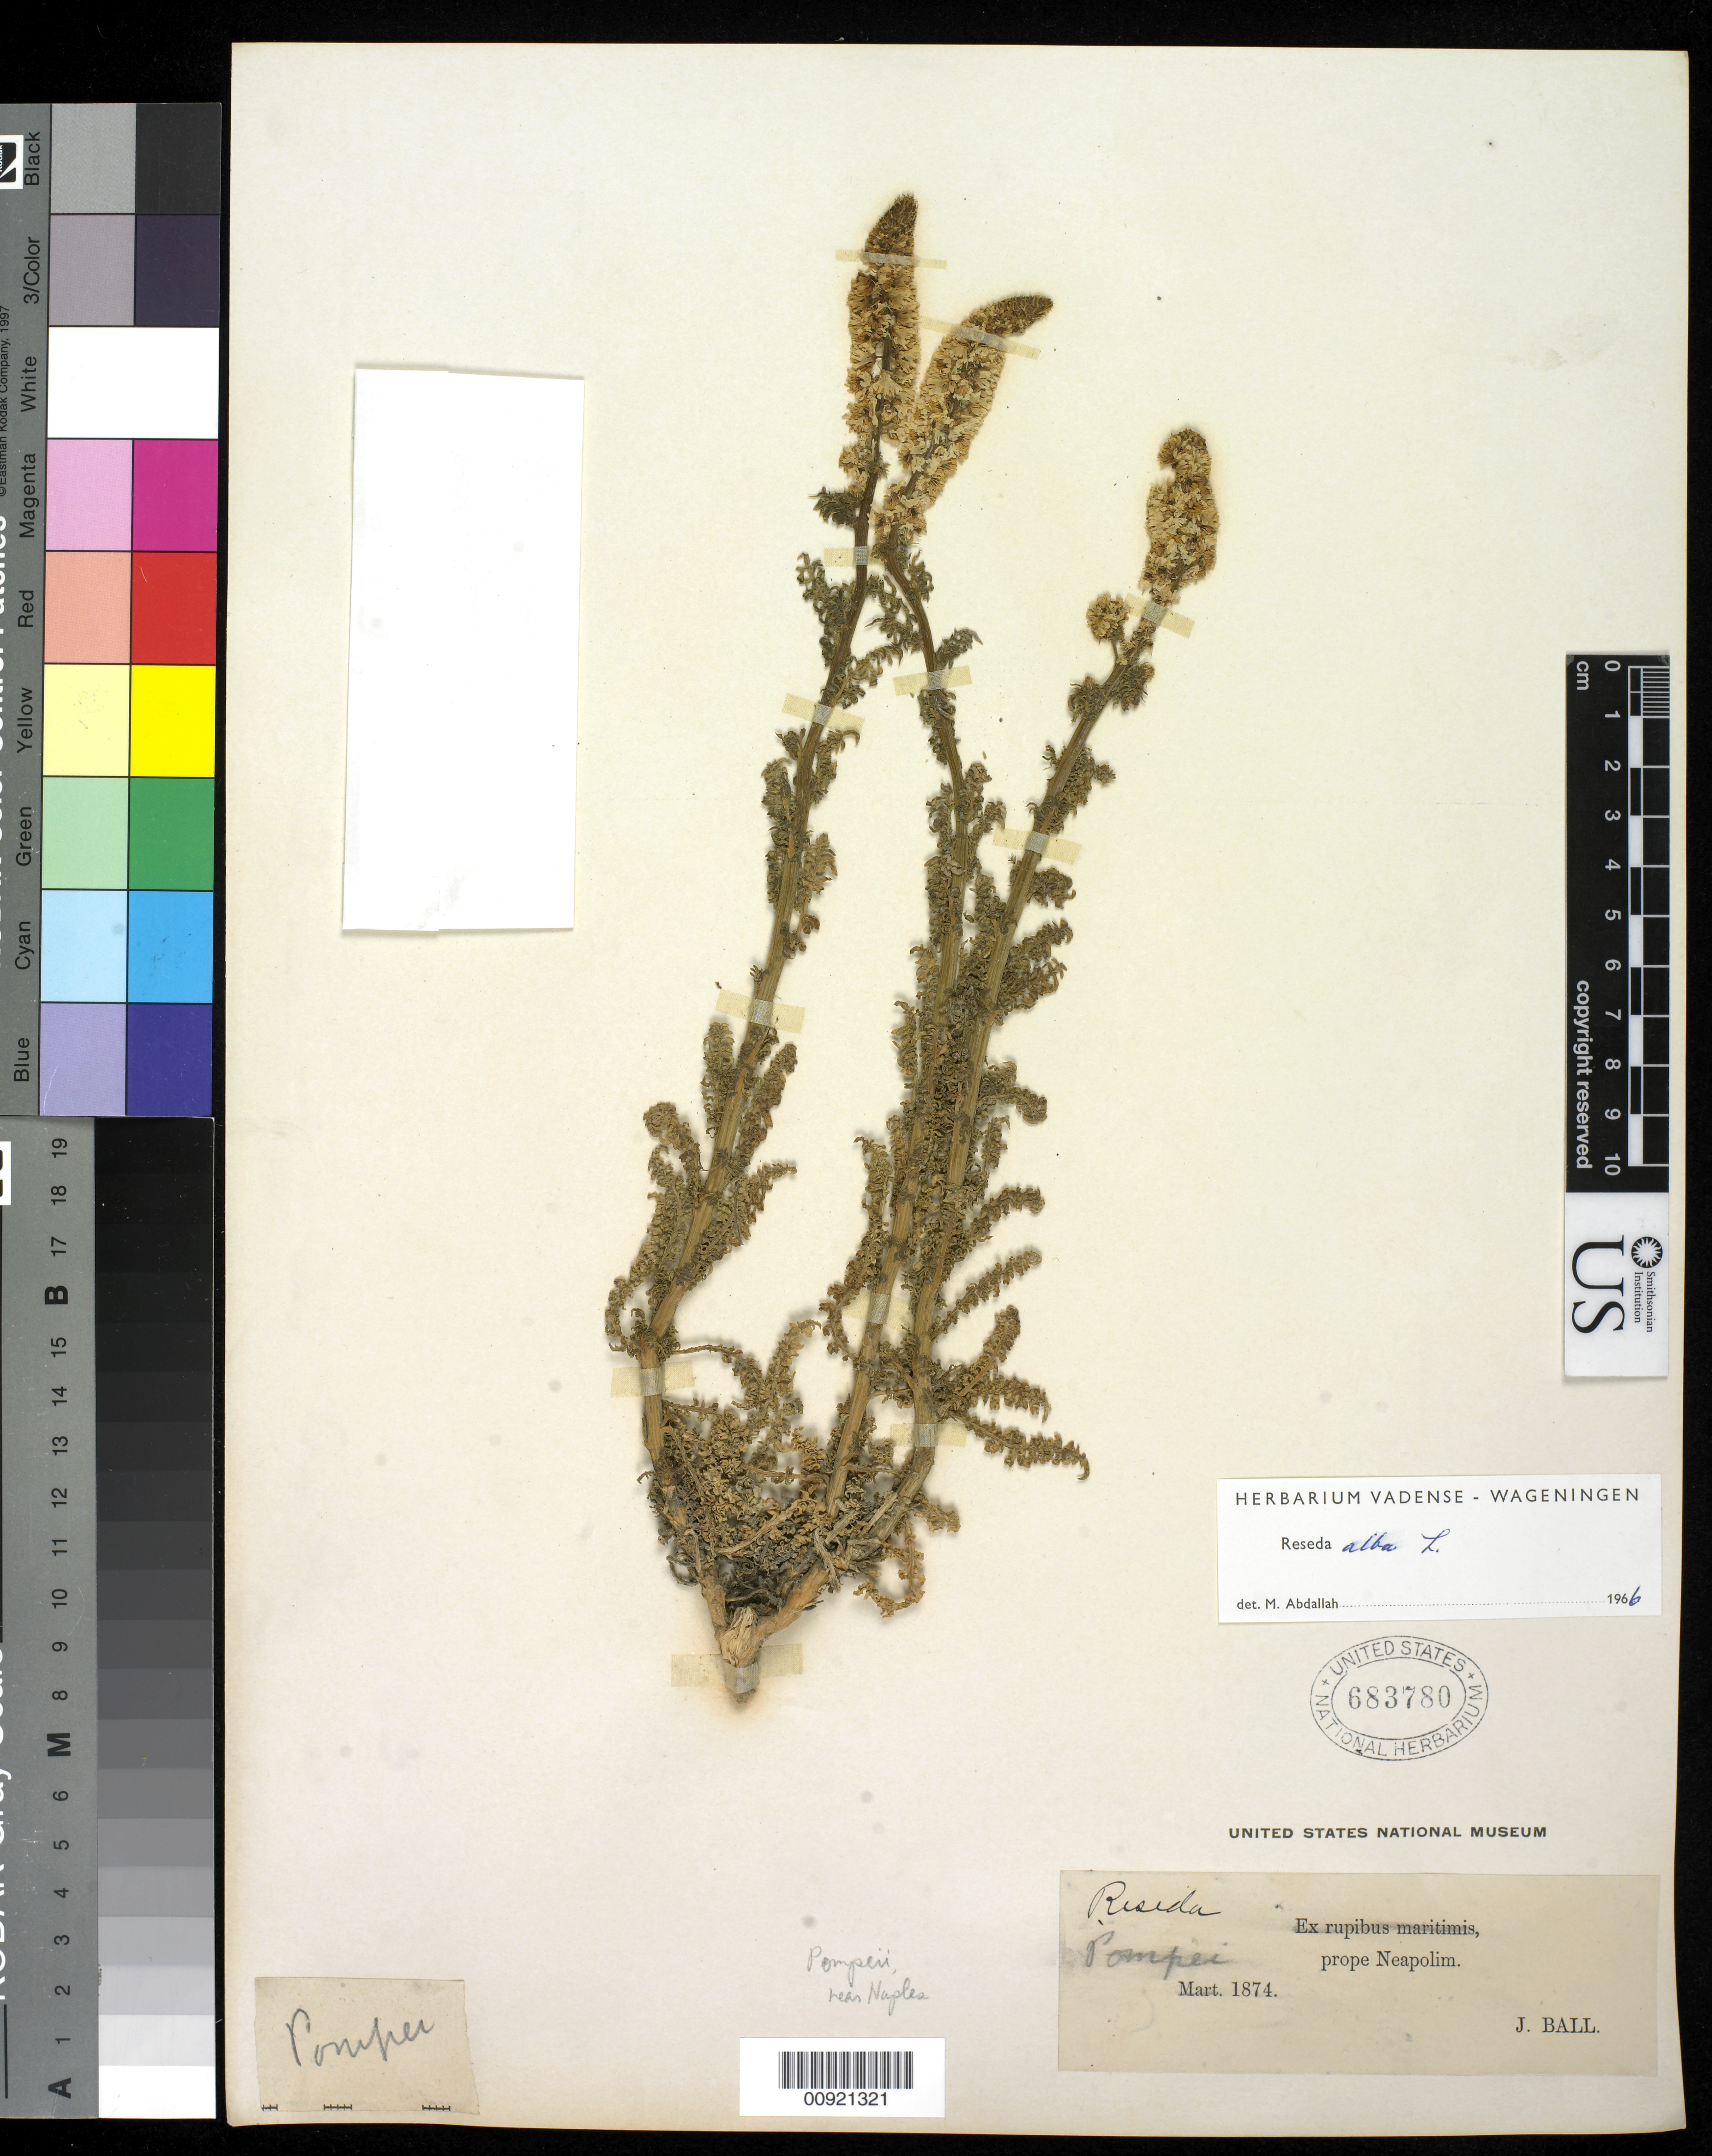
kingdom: Plantae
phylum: Tracheophyta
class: Magnoliopsida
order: Brassicales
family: Resedaceae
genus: Reseda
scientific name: Reseda alba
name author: L.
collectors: J. Ball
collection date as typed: Mar 1874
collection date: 1874-03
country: Italy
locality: Ex rupibus maritimis, prope Neapolim.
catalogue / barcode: US 683780